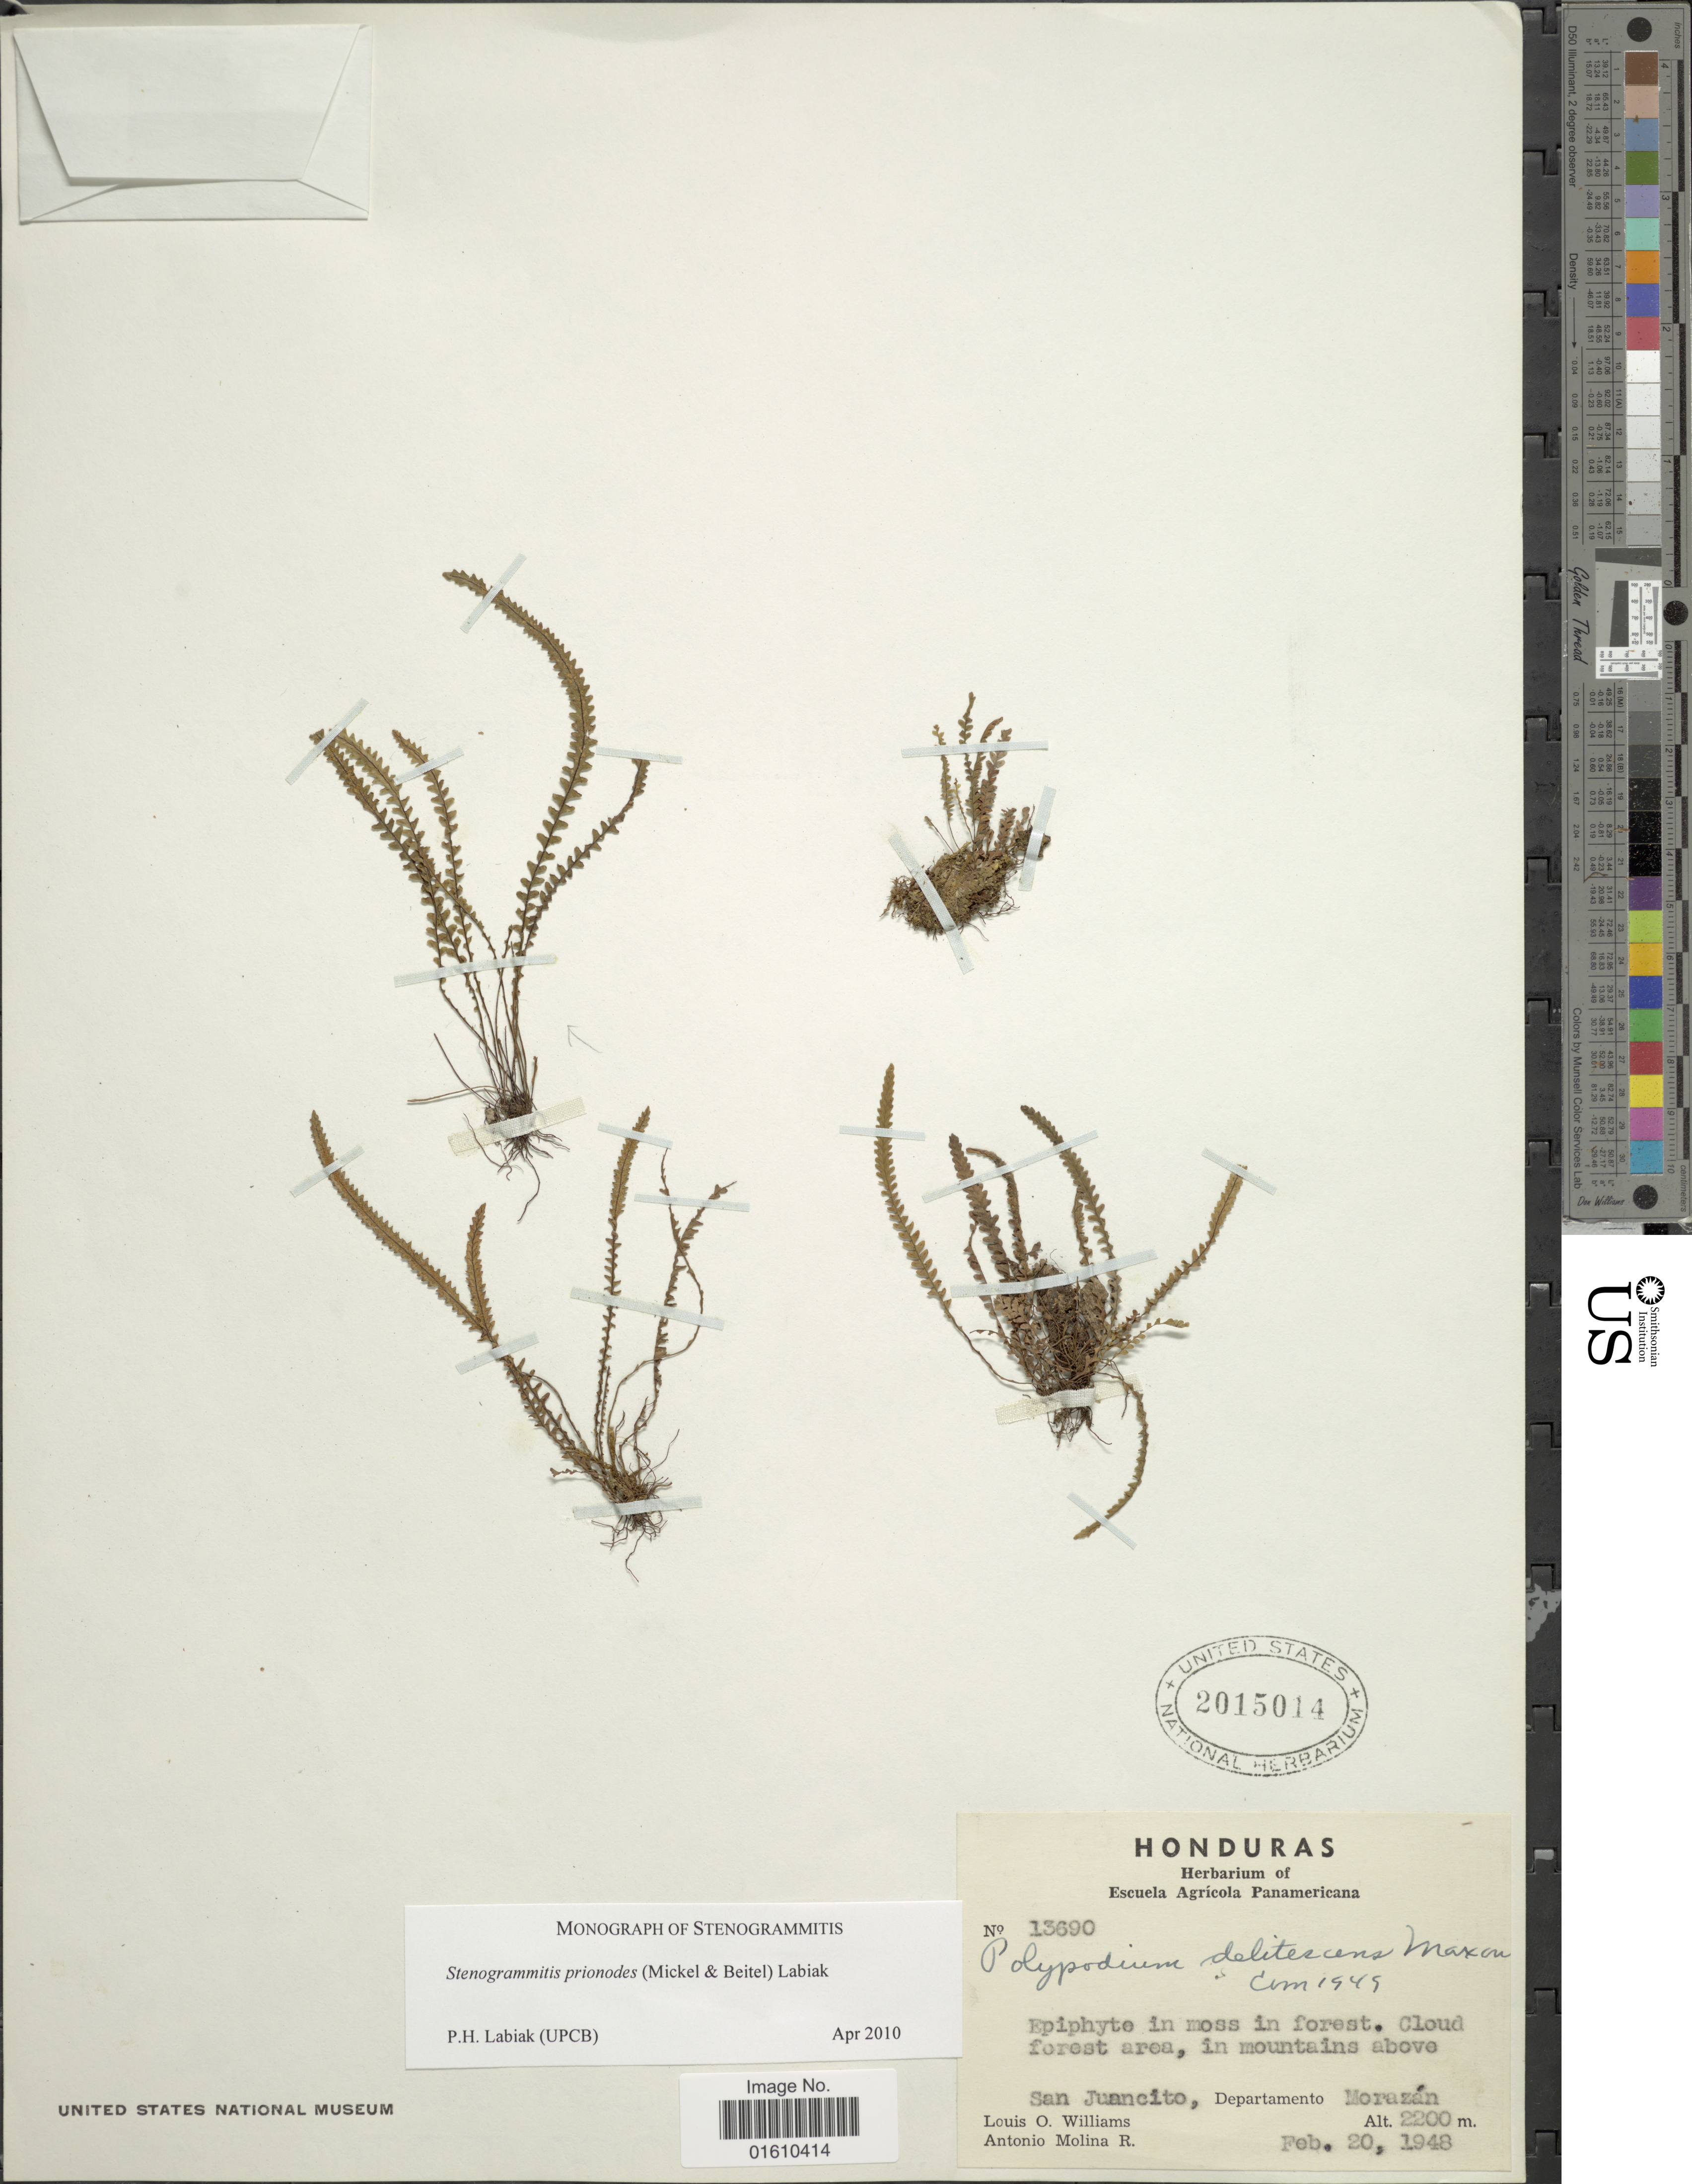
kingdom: Plantae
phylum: Tracheophyta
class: Polypodiopsida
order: Polypodiales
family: Polypodiaceae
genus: Stenogrammitis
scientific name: Stenogrammitis prionodes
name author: (Mickel & Beitel) Labiak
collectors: L. O. Williams & A. Molina R.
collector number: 13690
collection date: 1948-02-20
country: Honduras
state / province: Fco. Morazán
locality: Cloud forest area, in mountains above San Juancito, Departamento Morazán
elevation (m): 2200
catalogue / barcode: US 2015014